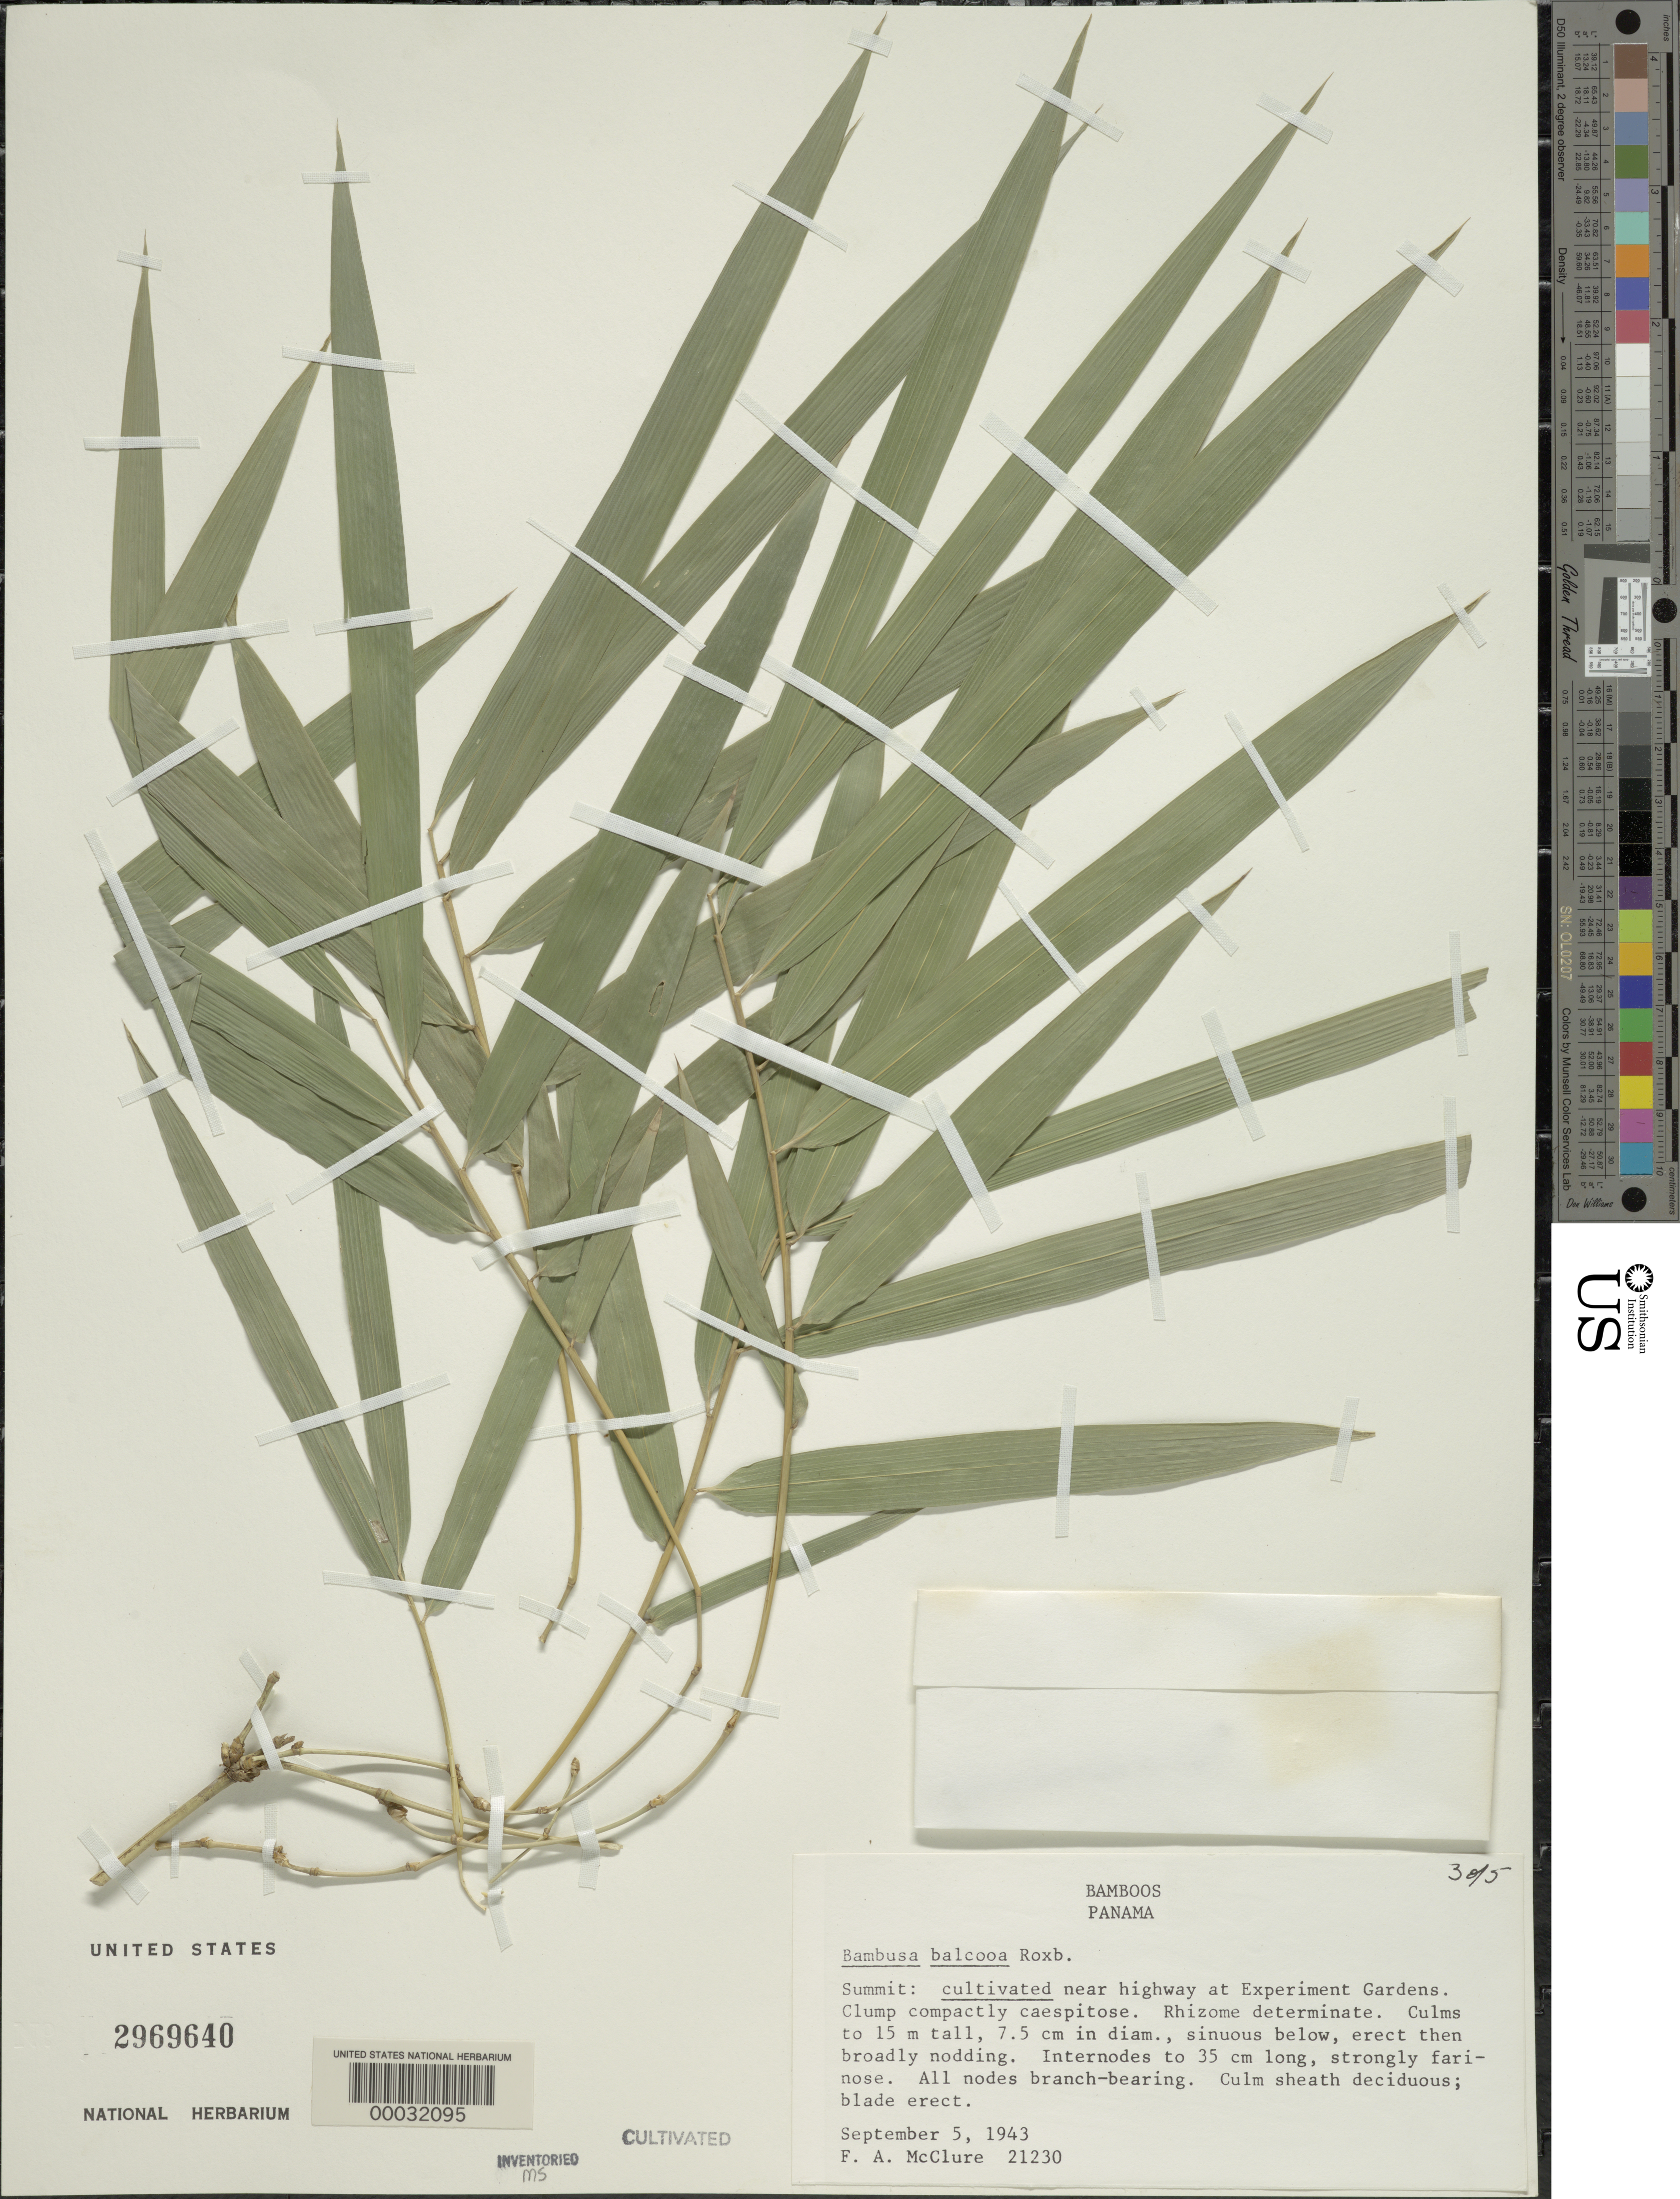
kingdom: Plantae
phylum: Tracheophyta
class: Liliopsida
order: Poales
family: Poaceae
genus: Bambusa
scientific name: Bambusa balcooa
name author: Roxb.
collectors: F. A. McClure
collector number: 21230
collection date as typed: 05 Sep 1943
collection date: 1943-09-05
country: Panama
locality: Esperimental Gardens - summit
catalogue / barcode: US 2969640